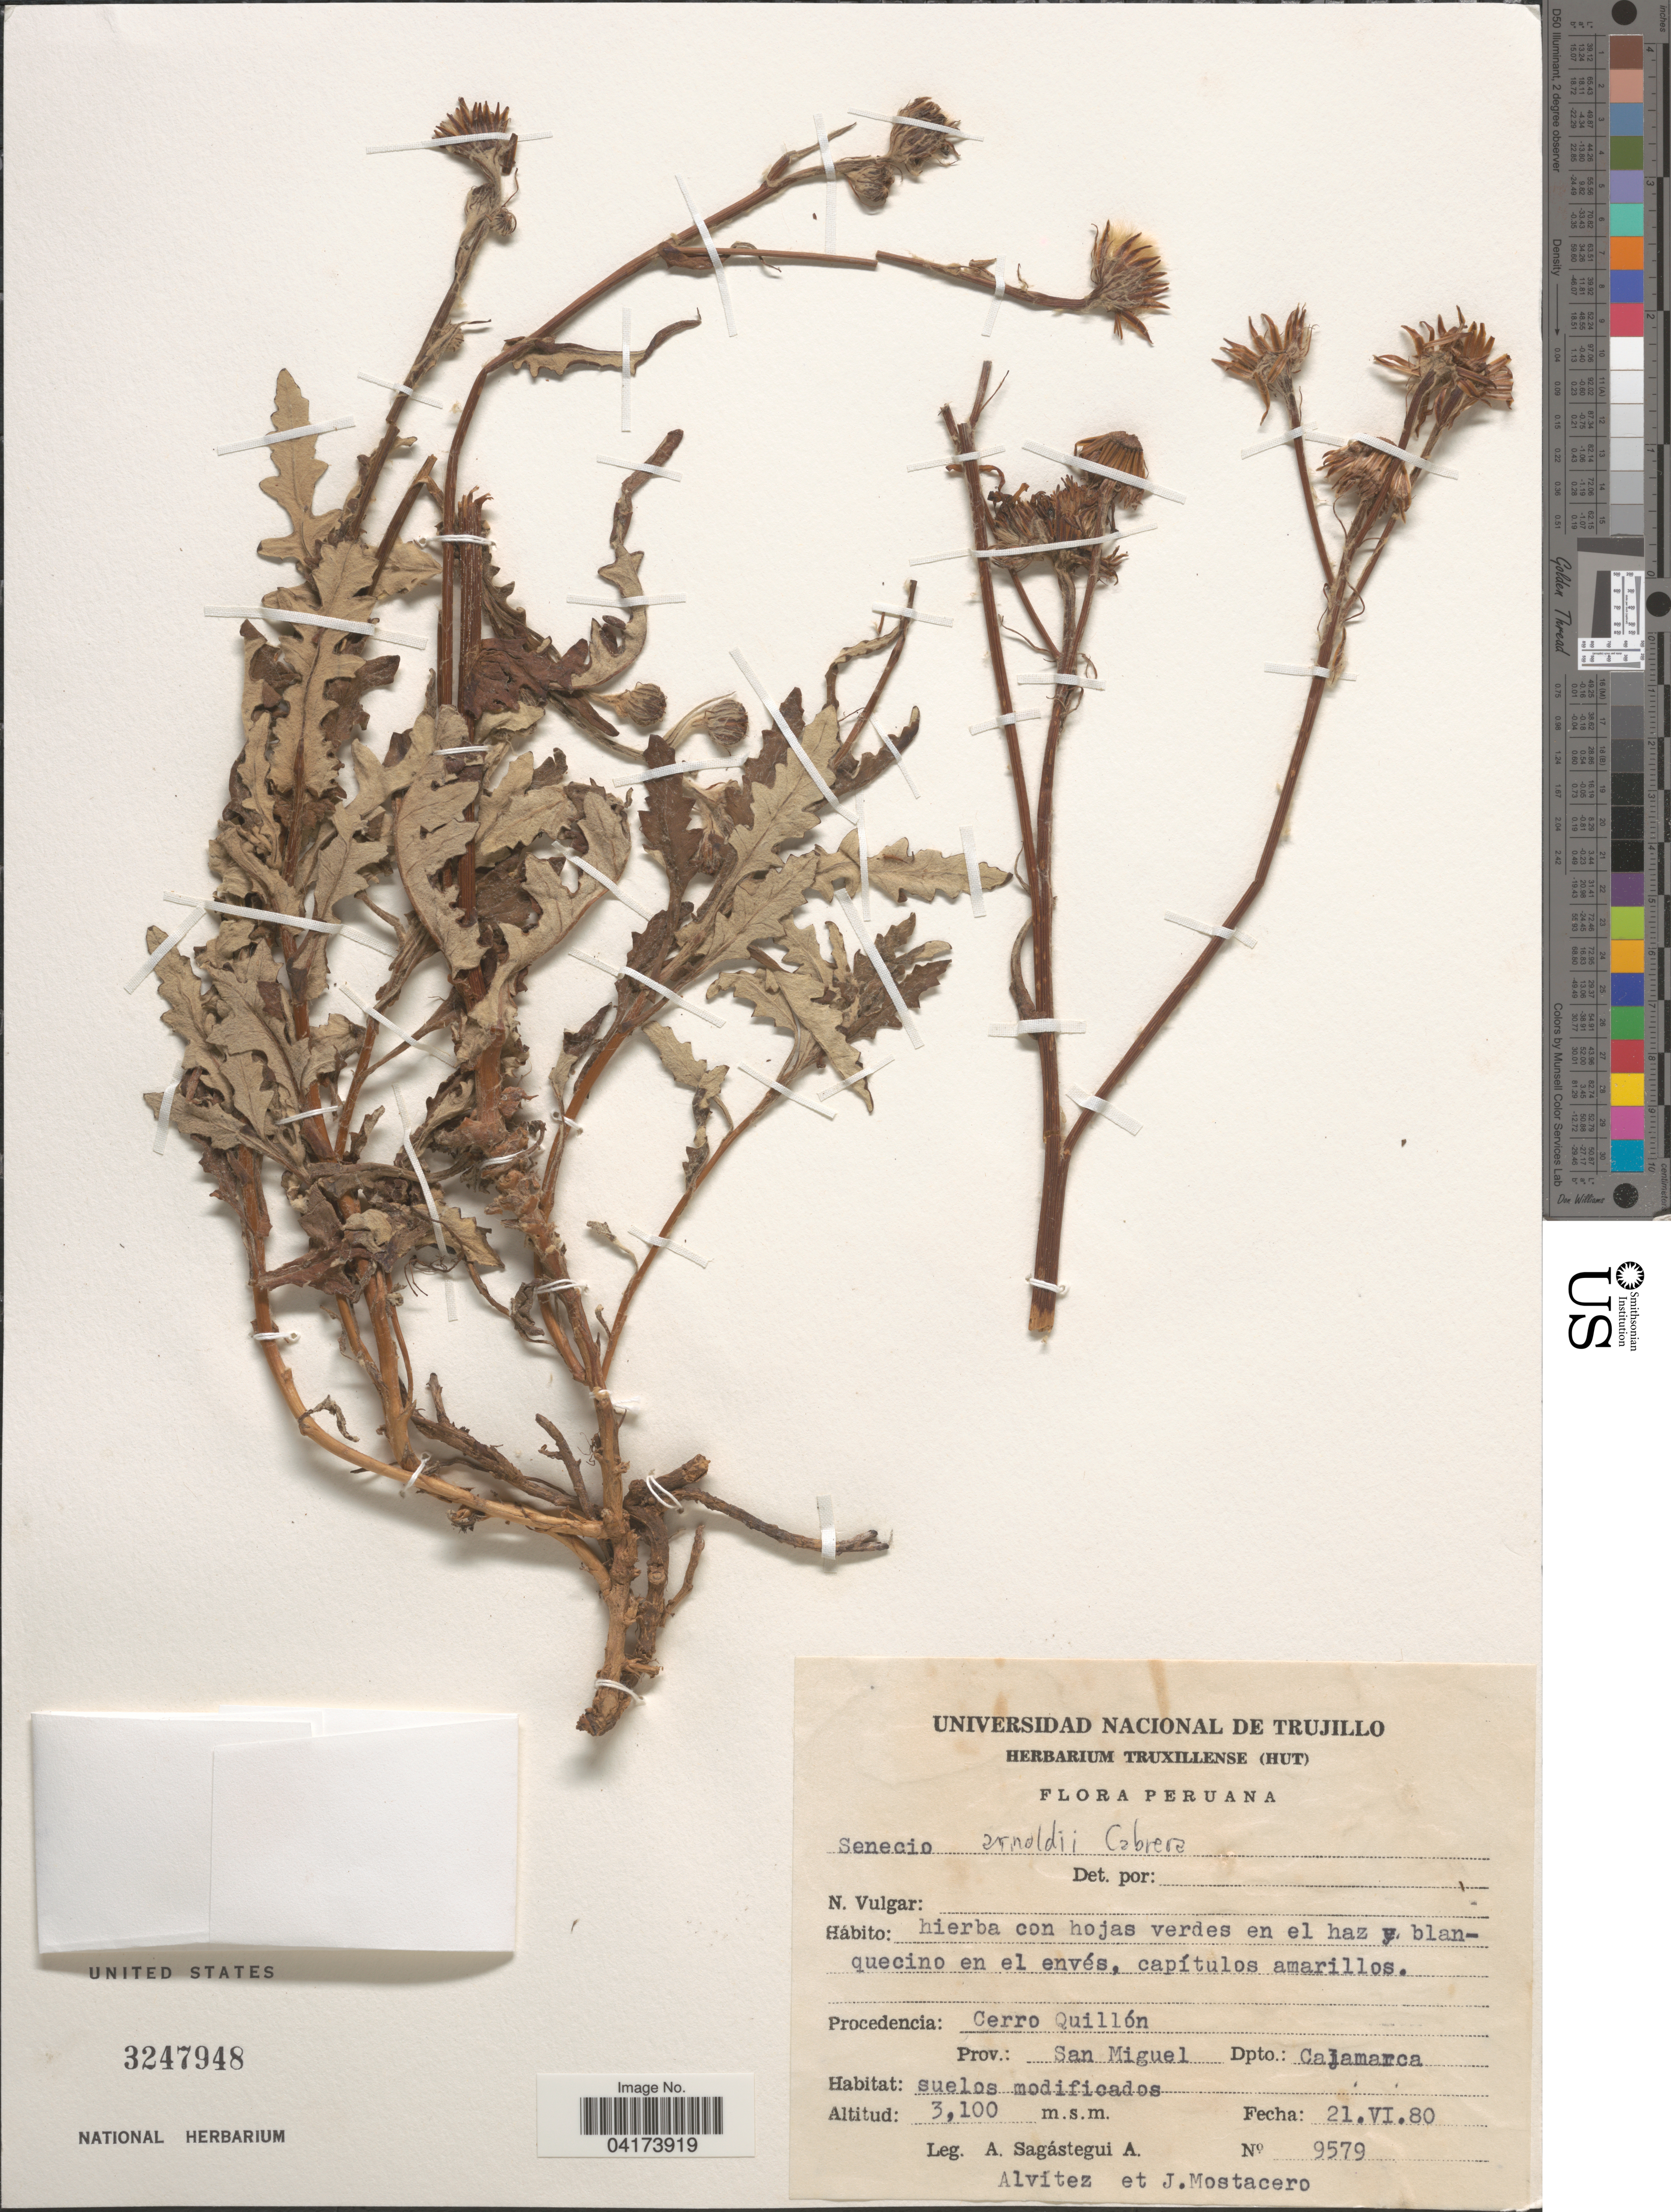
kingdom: Plantae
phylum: Tracheophyta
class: Magnoliopsida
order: Asterales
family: Asteraceae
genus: Senecio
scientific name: Senecio arnaldii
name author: Cabrera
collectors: A. Sagástegui A., Alvitez & J. Mostacero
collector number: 9579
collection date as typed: Transcribed d/m/y: 21/6/80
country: Peru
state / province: Cajamarca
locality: Cerro Quillón. Prov.: San Miguel. Dpto.: Cajamarca.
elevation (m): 3100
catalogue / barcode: US 3247948